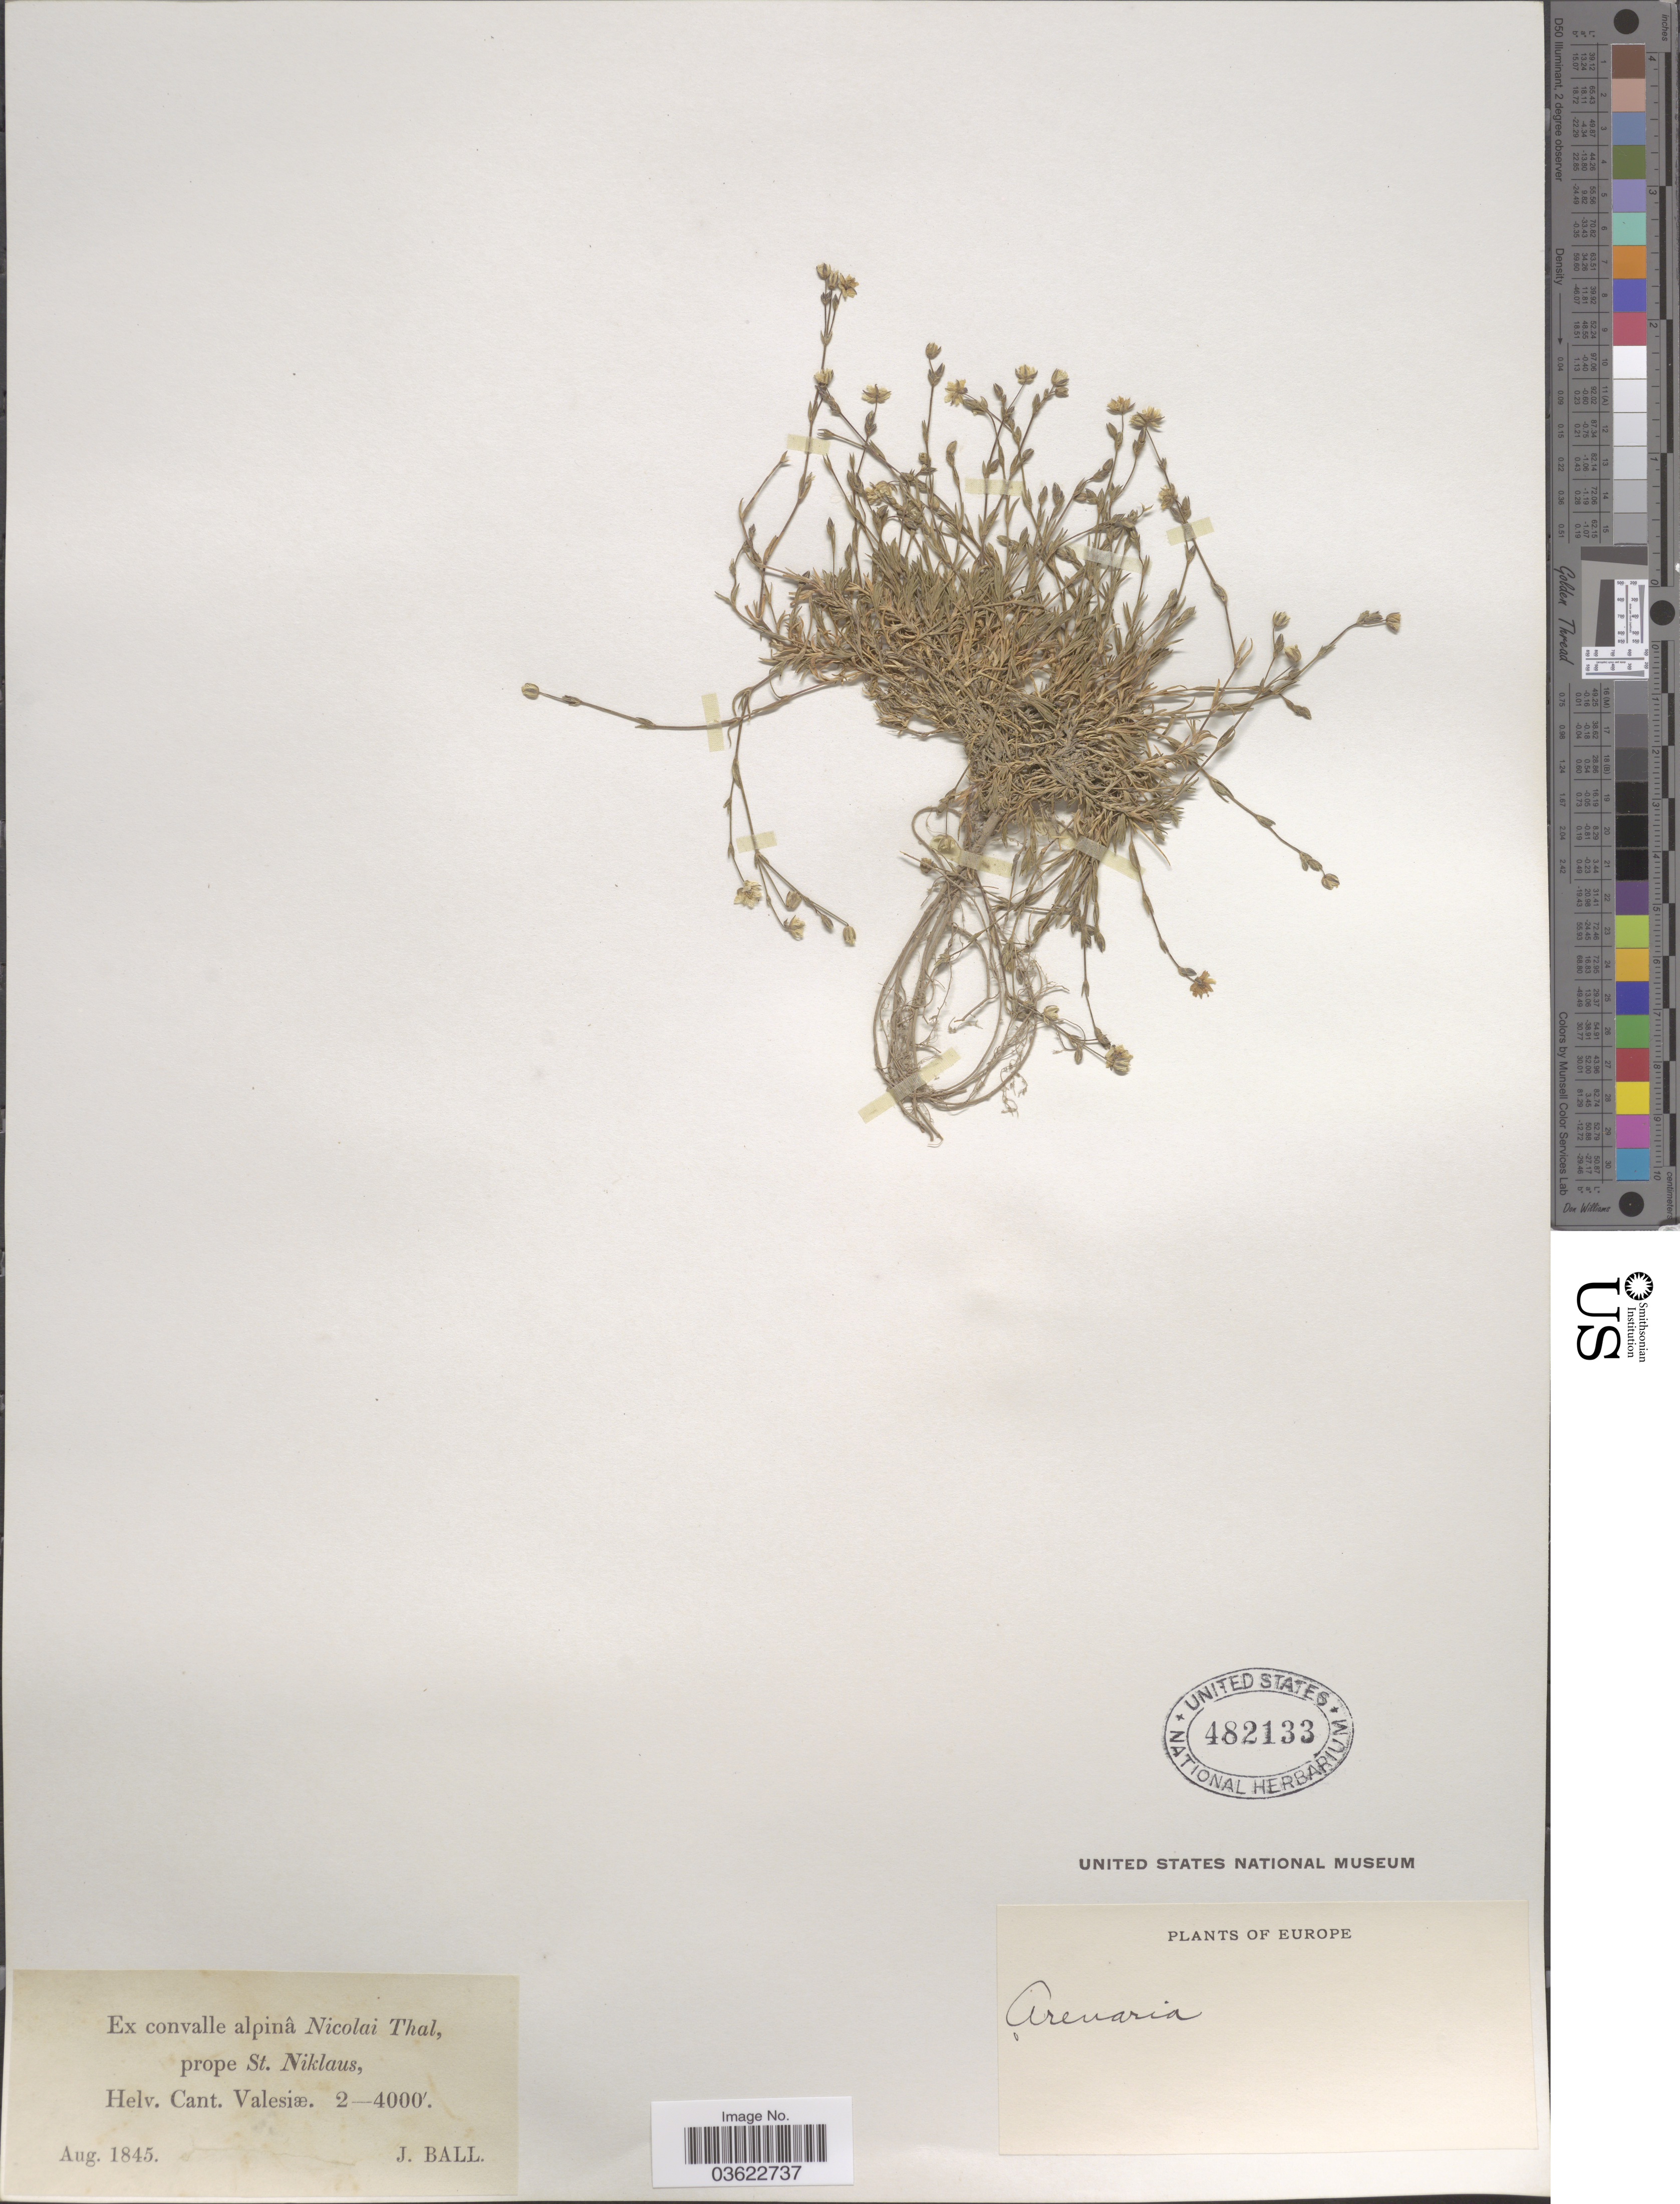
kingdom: Plantae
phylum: Tracheophyta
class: Magnoliopsida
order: Caryophyllales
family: Caryophyllaceae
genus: Arenaria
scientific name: Arenaria sp.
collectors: J. Ball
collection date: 1845-08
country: Switzerland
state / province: Valais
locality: Ex convalle alpinâ Nicolai Thal, prope St. Niklaus, Helv. Cant. Valesiæ.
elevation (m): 610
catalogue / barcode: US 482133